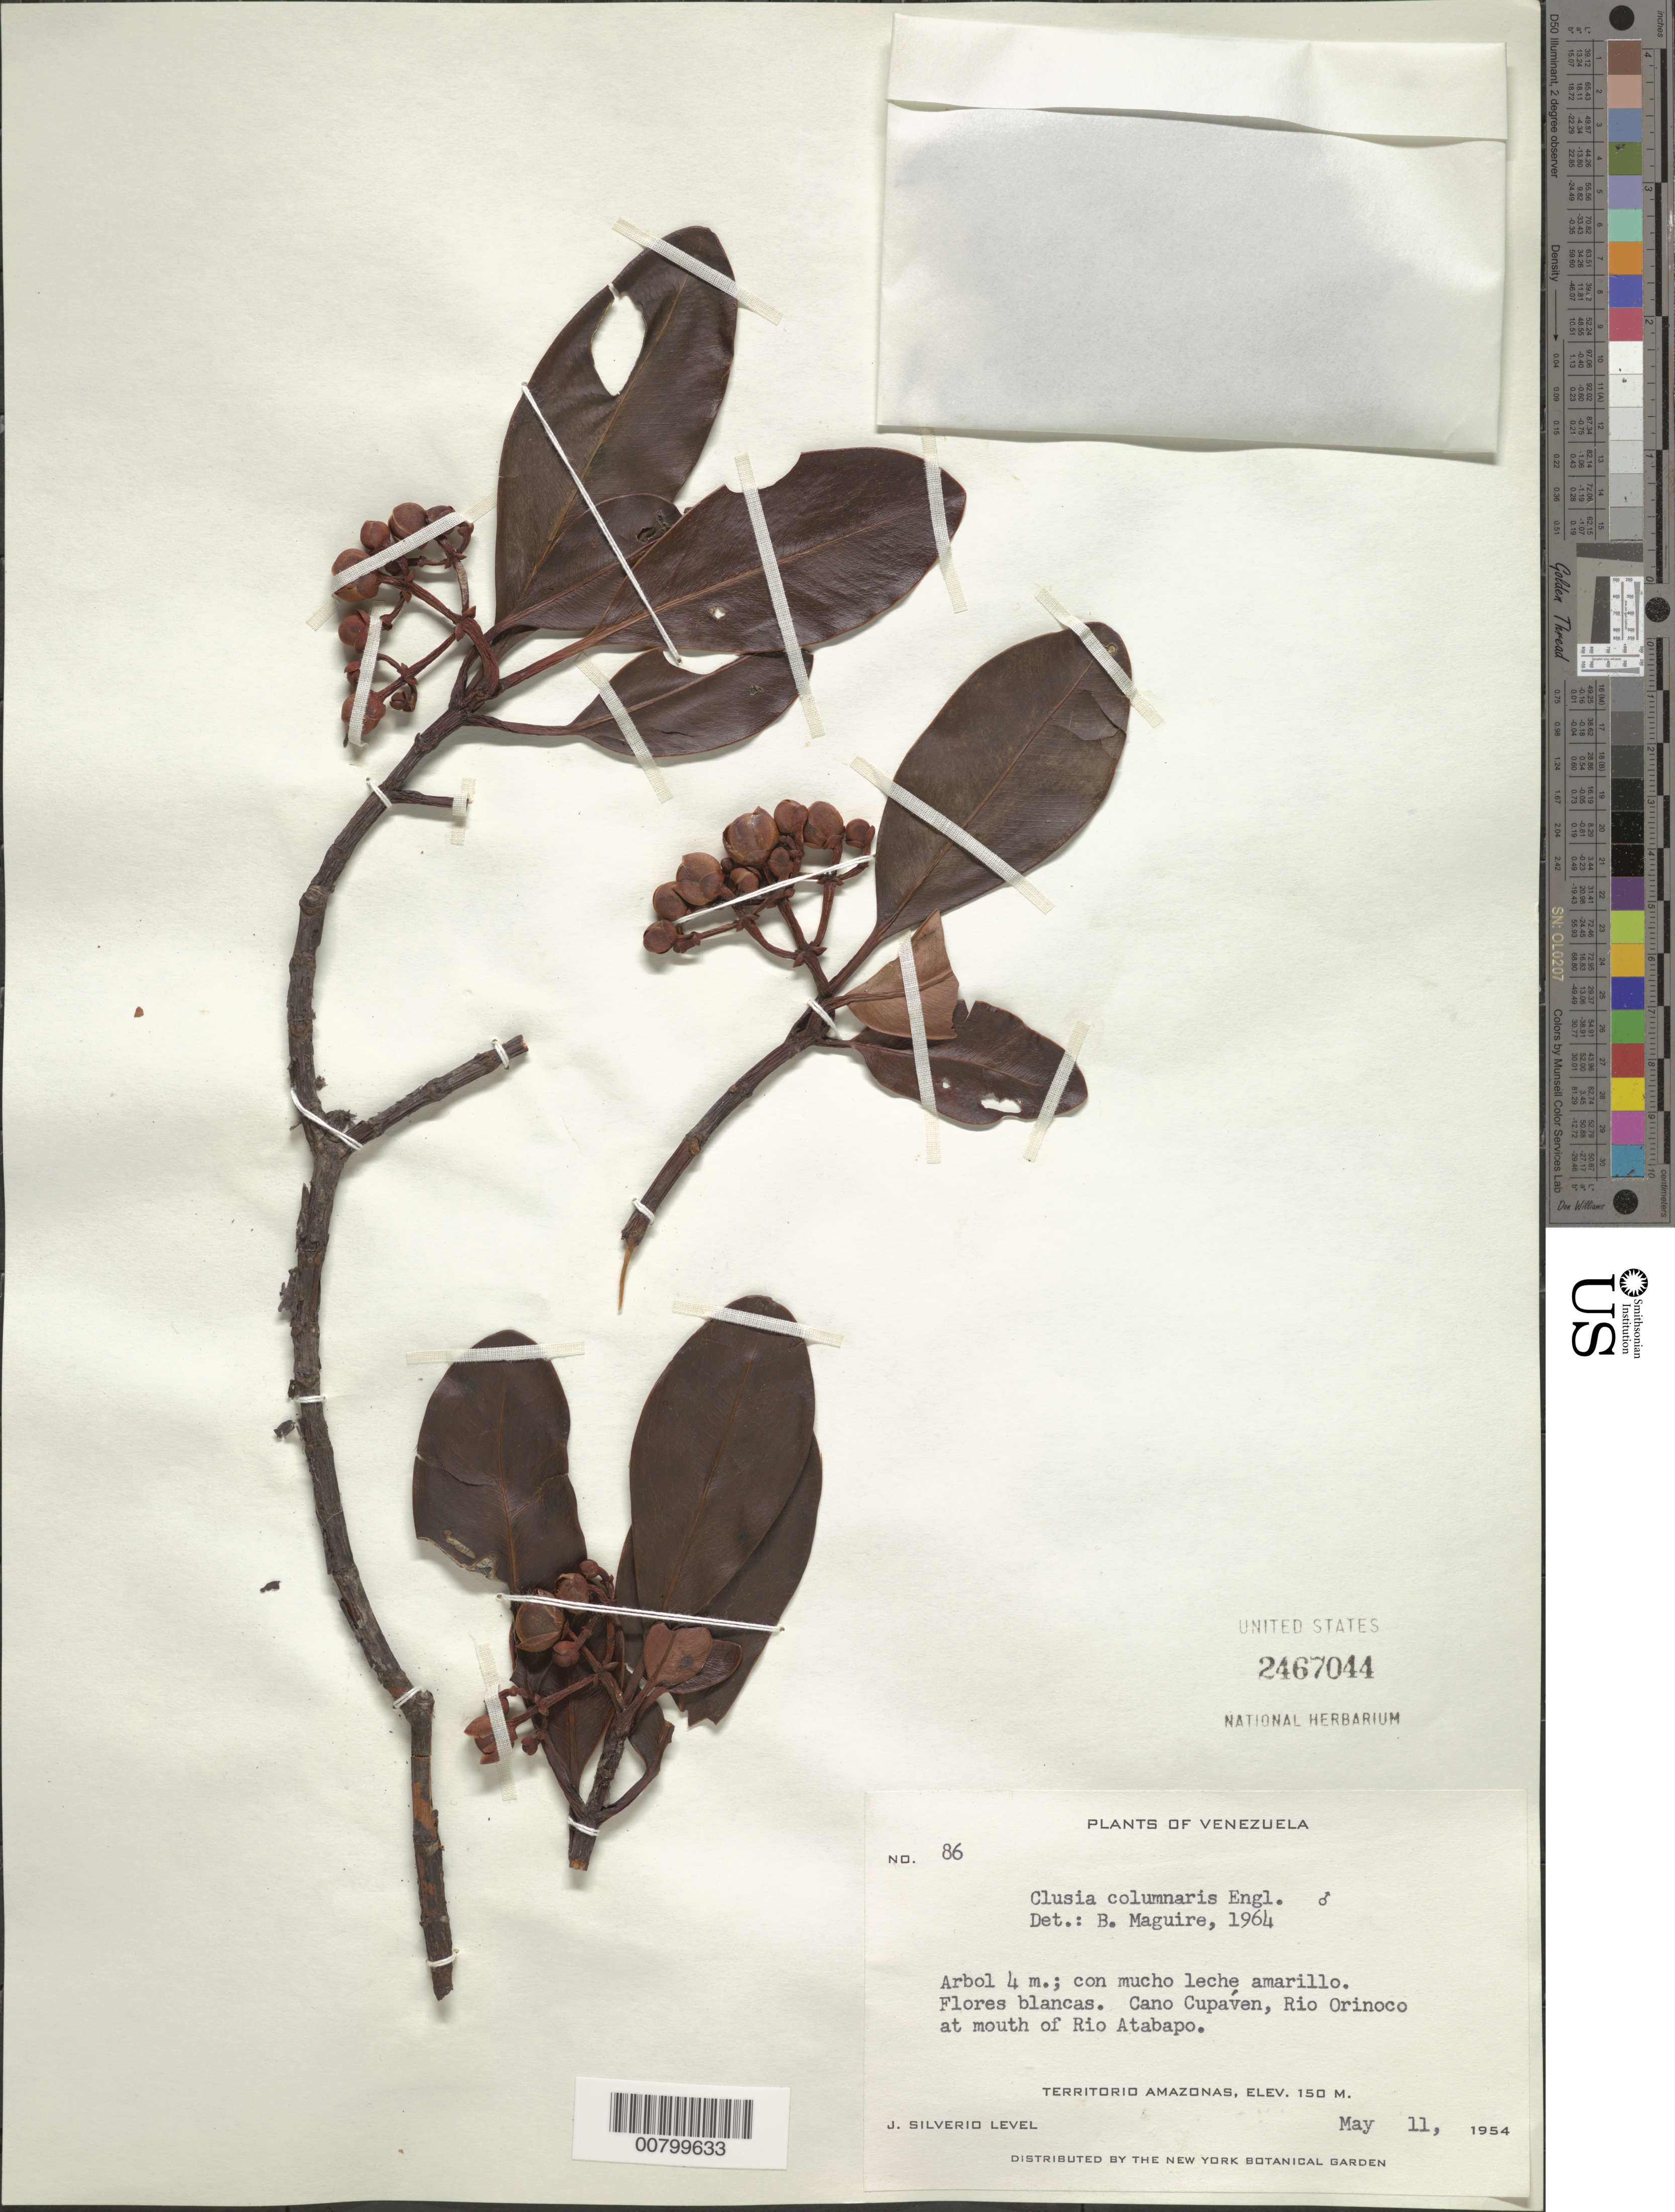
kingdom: Plantae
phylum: Tracheophyta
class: Magnoliopsida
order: Malpighiales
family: Clusiaceae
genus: Clusia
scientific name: Clusia columnaris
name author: Engl.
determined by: Maguire, Bassett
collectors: J. Silverio L.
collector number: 86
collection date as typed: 11-May-54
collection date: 1954-05-11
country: Venezuela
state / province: Amazonas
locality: Río Orinoco, at mouth of Río Atabapo, Caño Cupaven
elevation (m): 150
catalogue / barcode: US 2467044